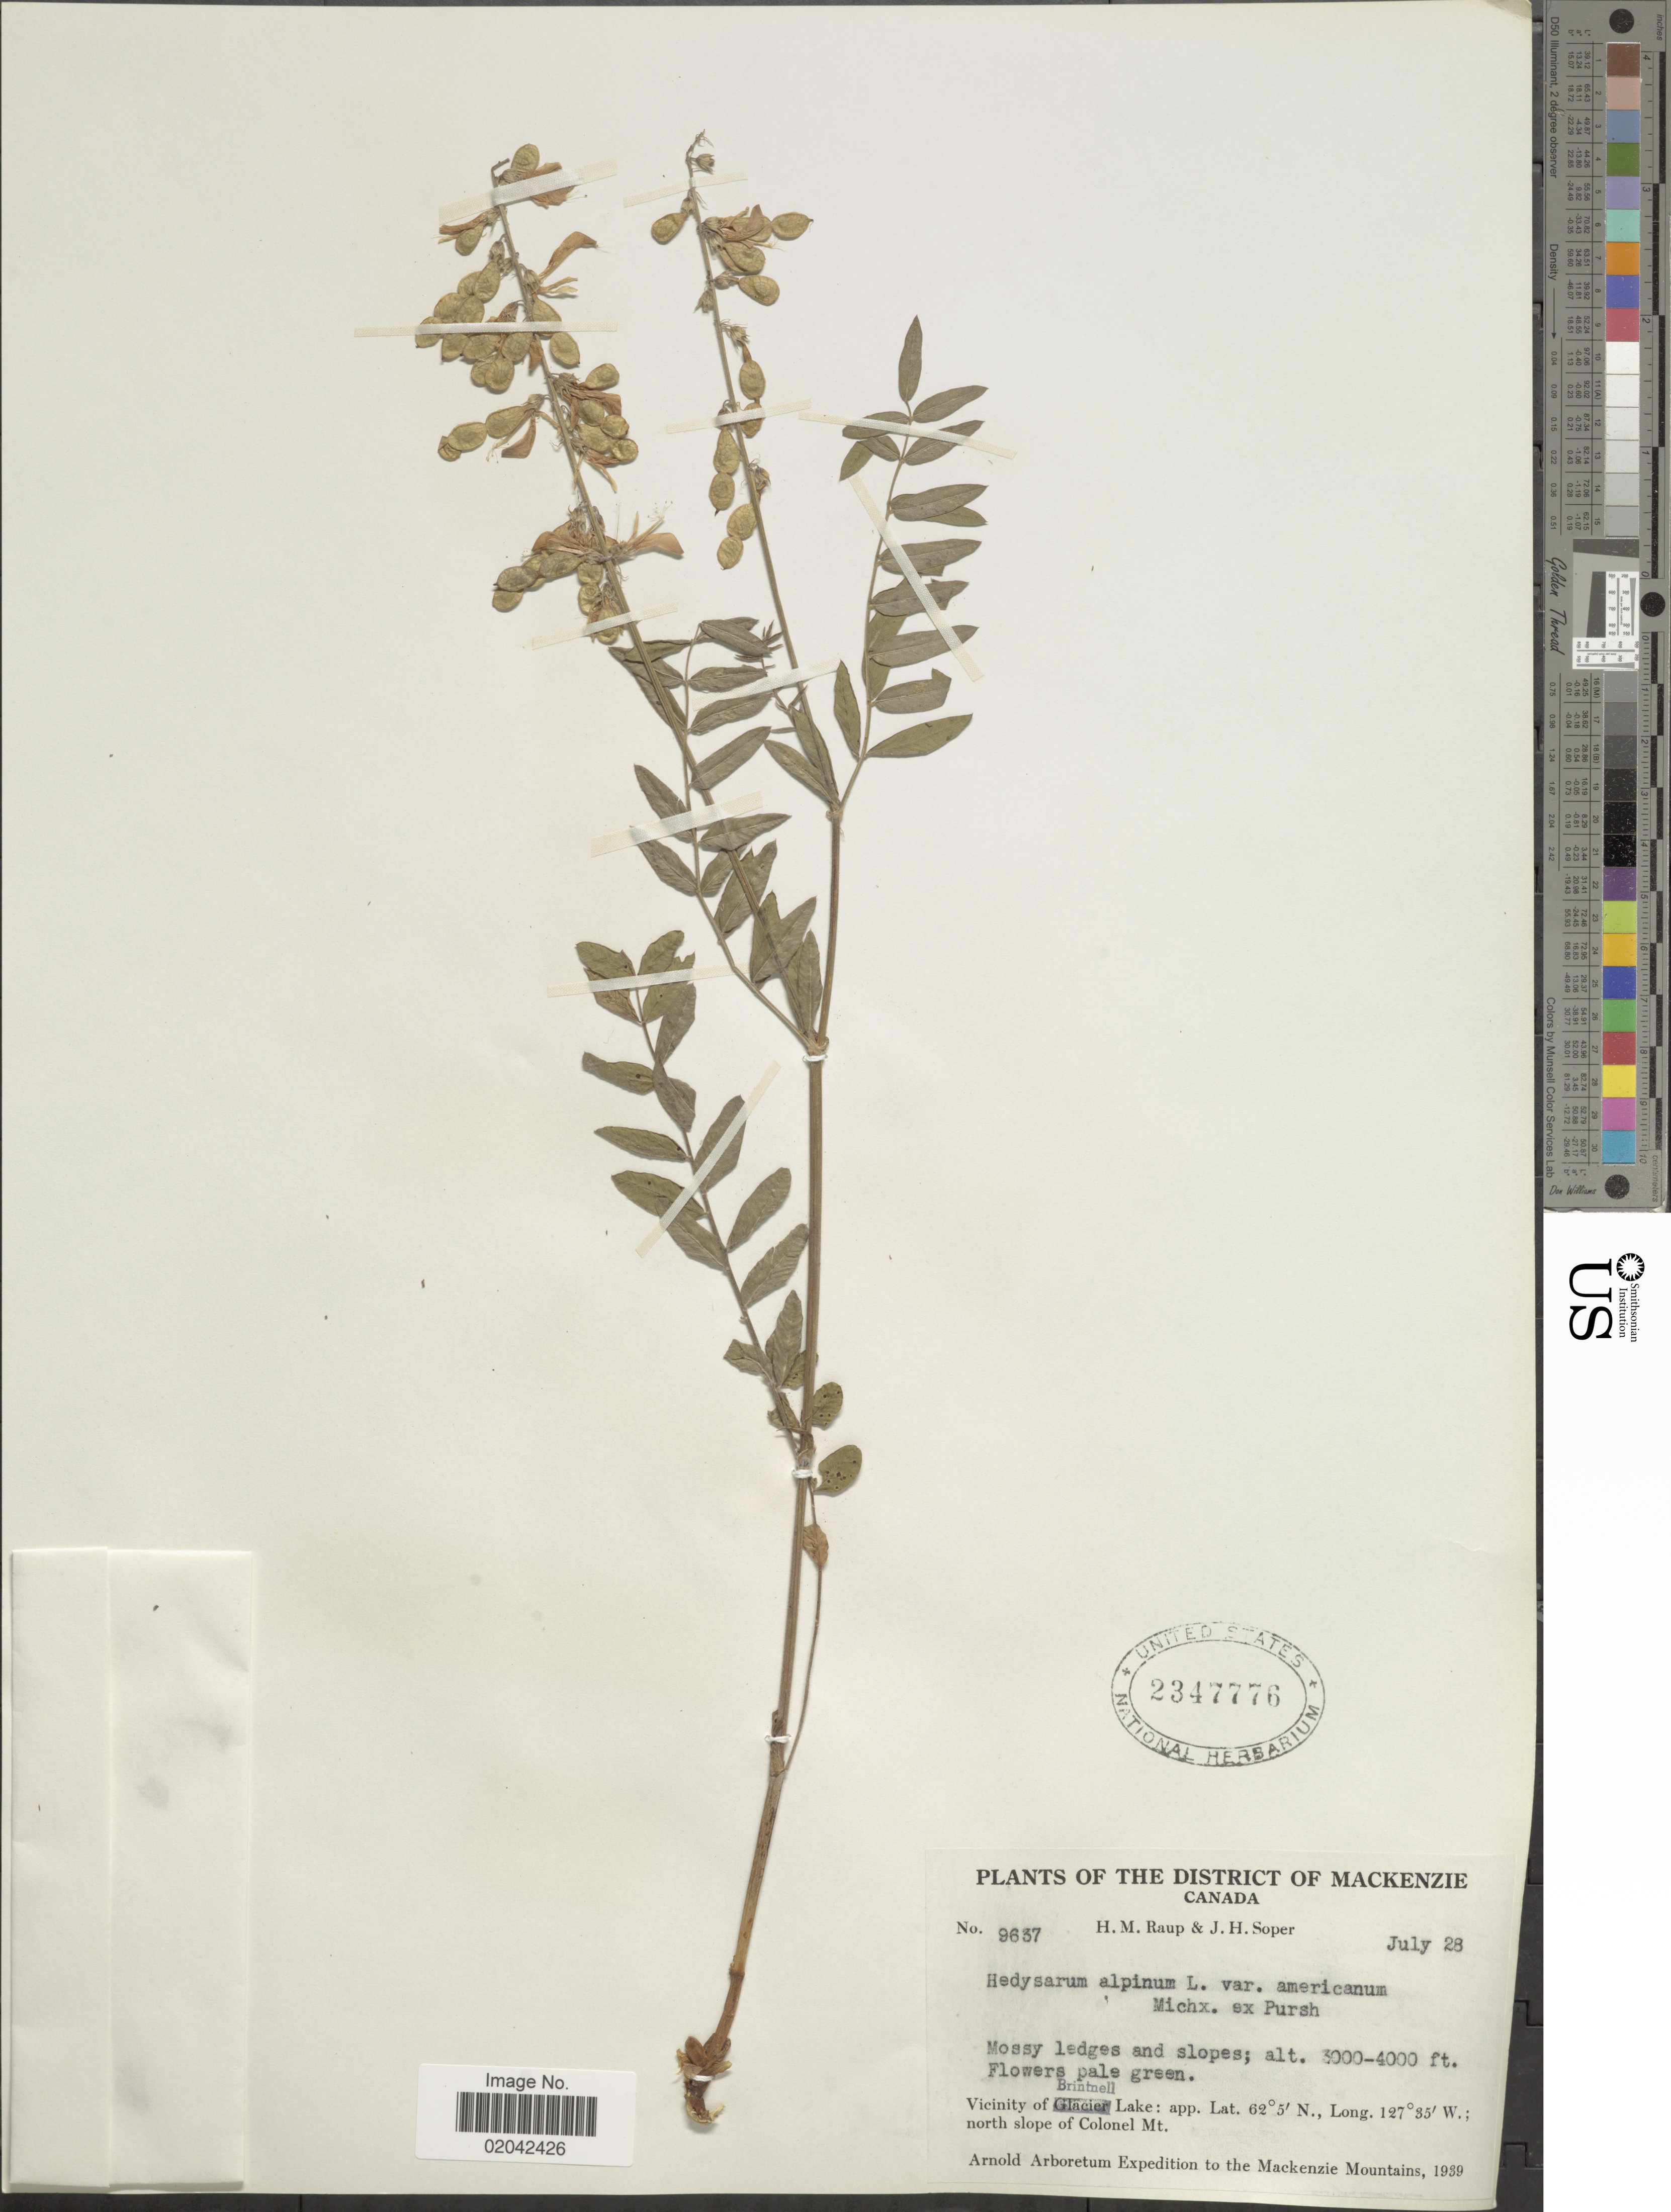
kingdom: Plantae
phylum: Tracheophyta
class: Magnoliopsida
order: Fabales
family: Fabaceae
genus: Hedysarum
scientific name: Hedysarum alpinum var. americanum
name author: Michx. ex Pursh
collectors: H. Raup & J. H. Soper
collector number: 9637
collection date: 1939-07-28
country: Canada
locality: District of Mackenzie, Vicinity of Brintnell Lake, north slope of Colonel Mt., Mackenzie Mountains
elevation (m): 914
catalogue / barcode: US 2347776